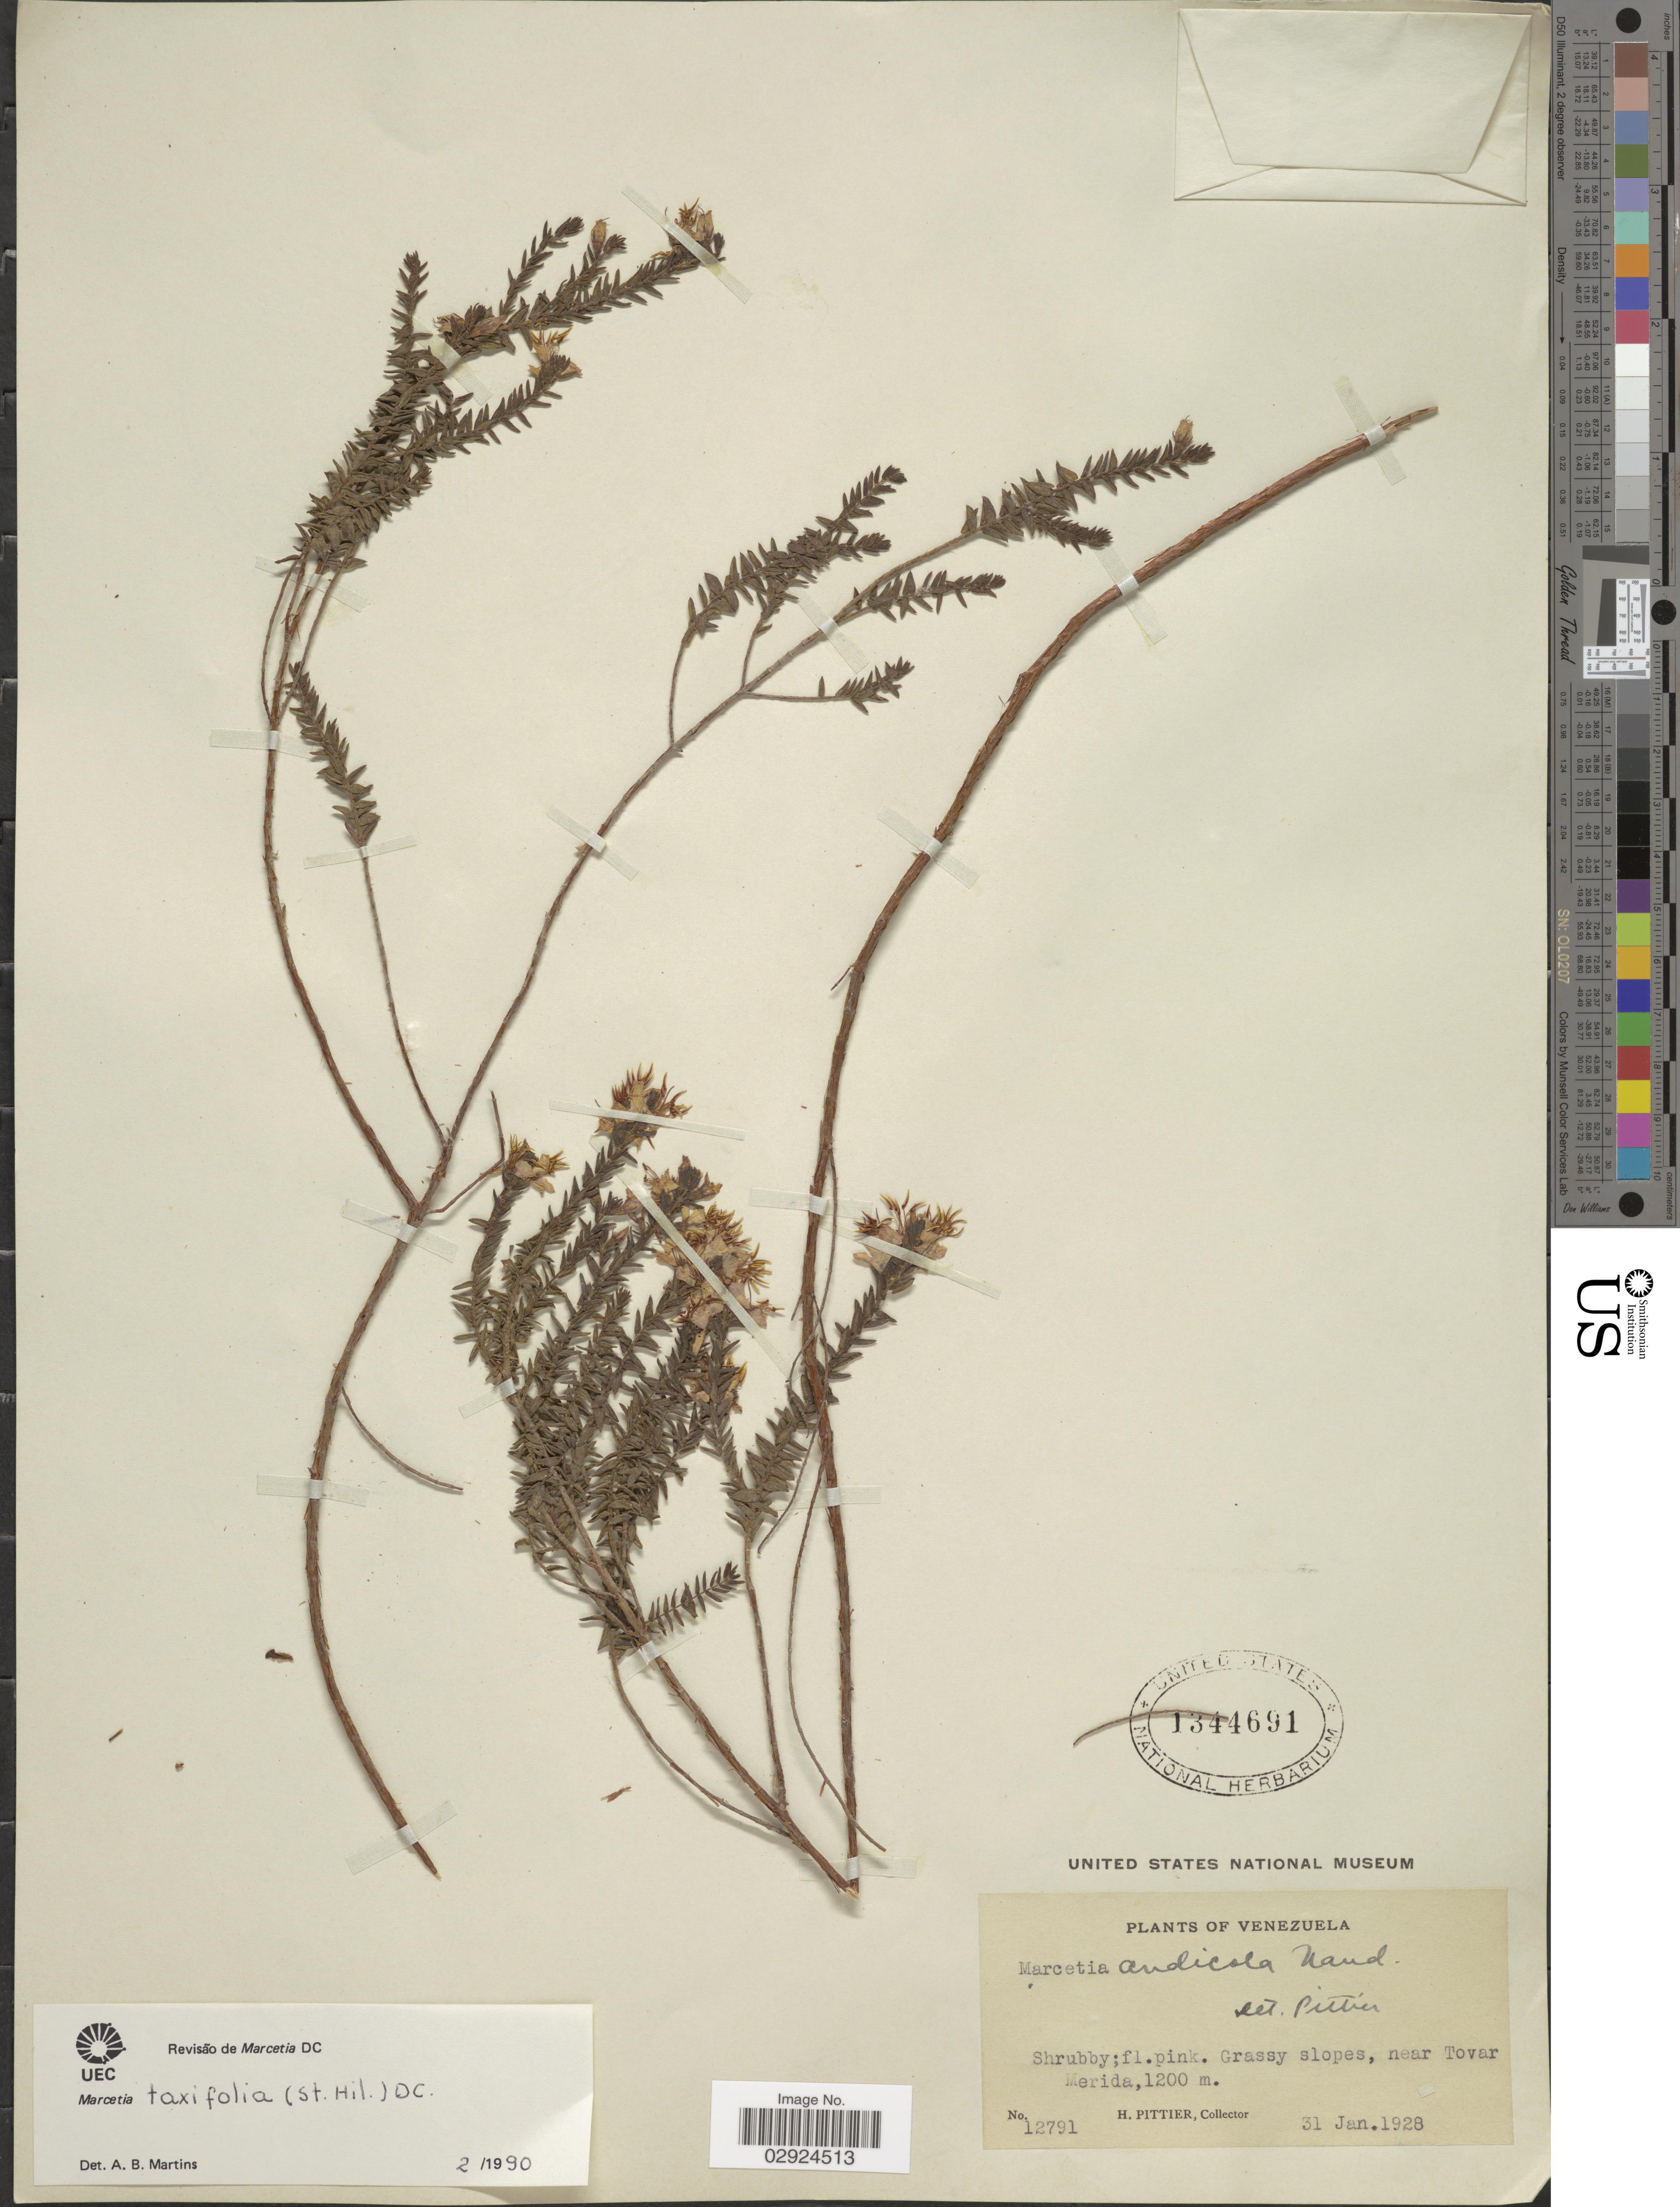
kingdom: Plantae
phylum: Tracheophyta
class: Magnoliopsida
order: Myrtales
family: Melastomataceae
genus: Marcetia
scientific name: Marcetia taxifolia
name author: (A. St.-Hil.) DC.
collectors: H. F. Pittier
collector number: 12791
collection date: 1928-01-31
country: Venezuela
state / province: Mérida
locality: Grassy slopes, near Tovar. Merida.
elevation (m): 1200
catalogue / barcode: US 1344691